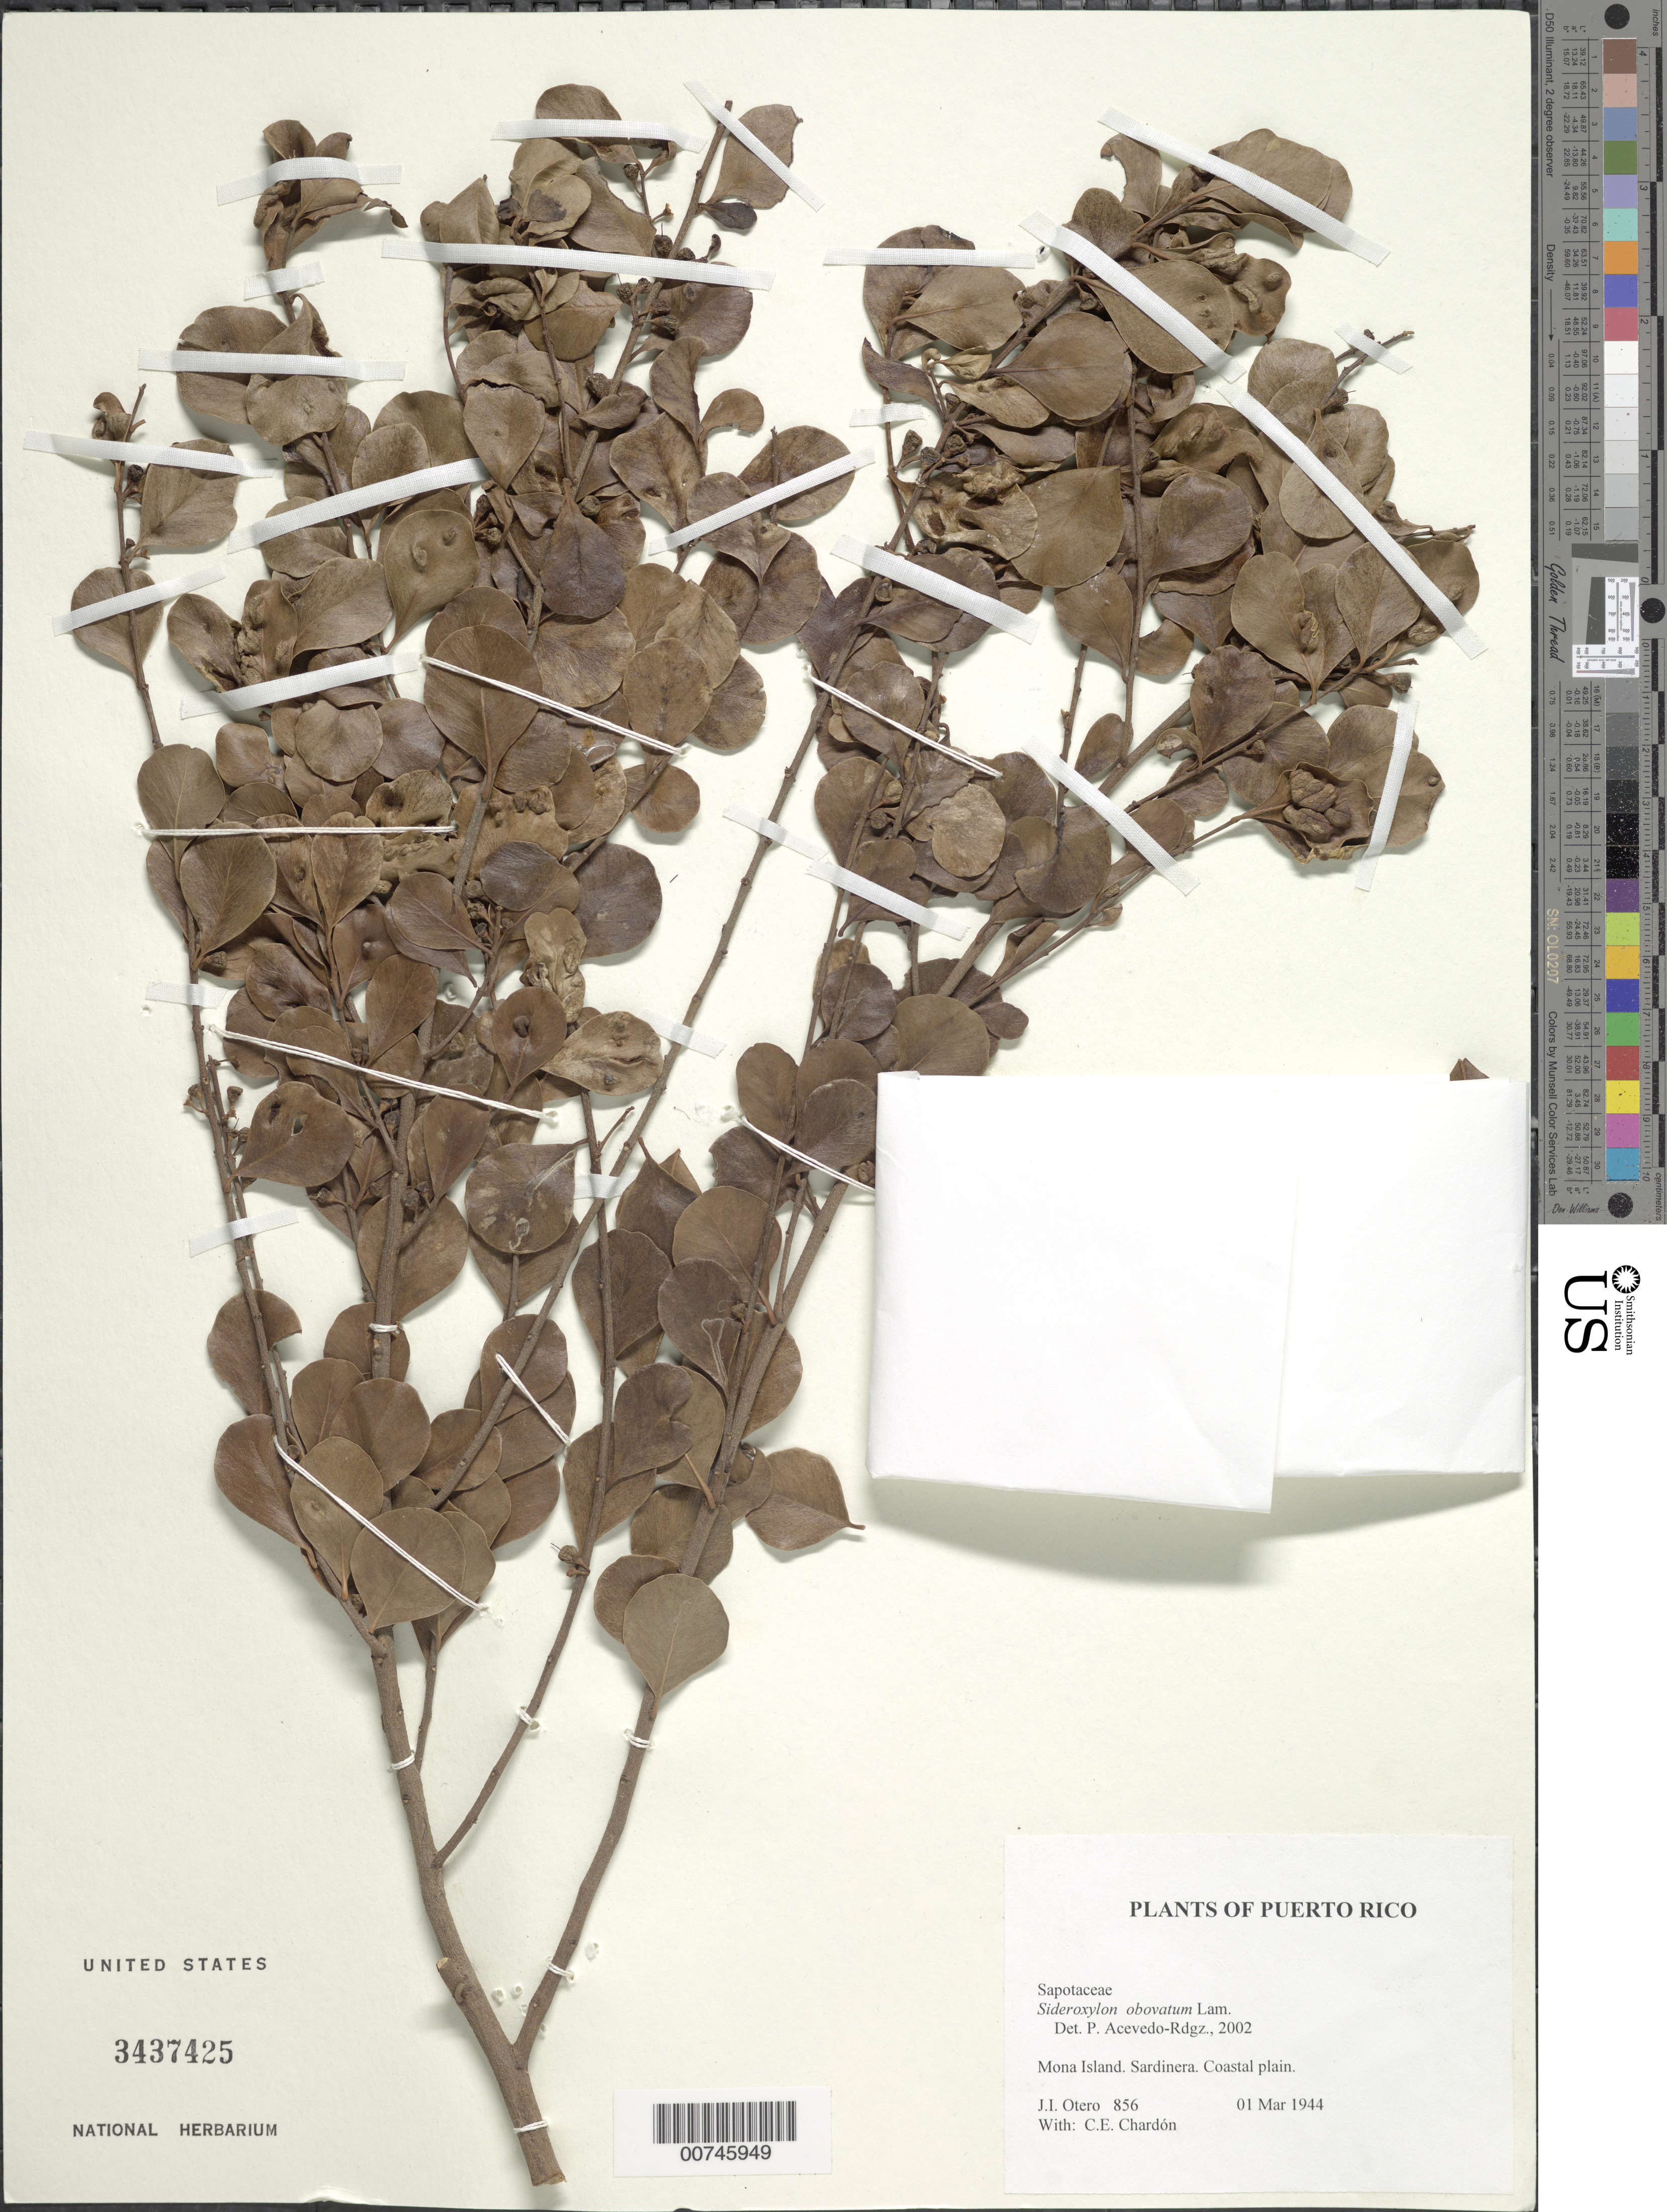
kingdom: Plantae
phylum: Tracheophyta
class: Magnoliopsida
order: Ericales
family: Sapotaceae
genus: Sideroxylon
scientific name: Sideroxylon obovatum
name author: Lam.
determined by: Acevedo-Rodríguez, P., (BOT), Smithsonian Institution - National Museum of Natural History (UNITED STATES)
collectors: J. Otero & C. E. Chardón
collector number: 856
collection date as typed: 01 Mar 1944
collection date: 1944-03-01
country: Puerto Rico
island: Mona I.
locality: Sardinera. Coastal plain.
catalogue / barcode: US 3437425